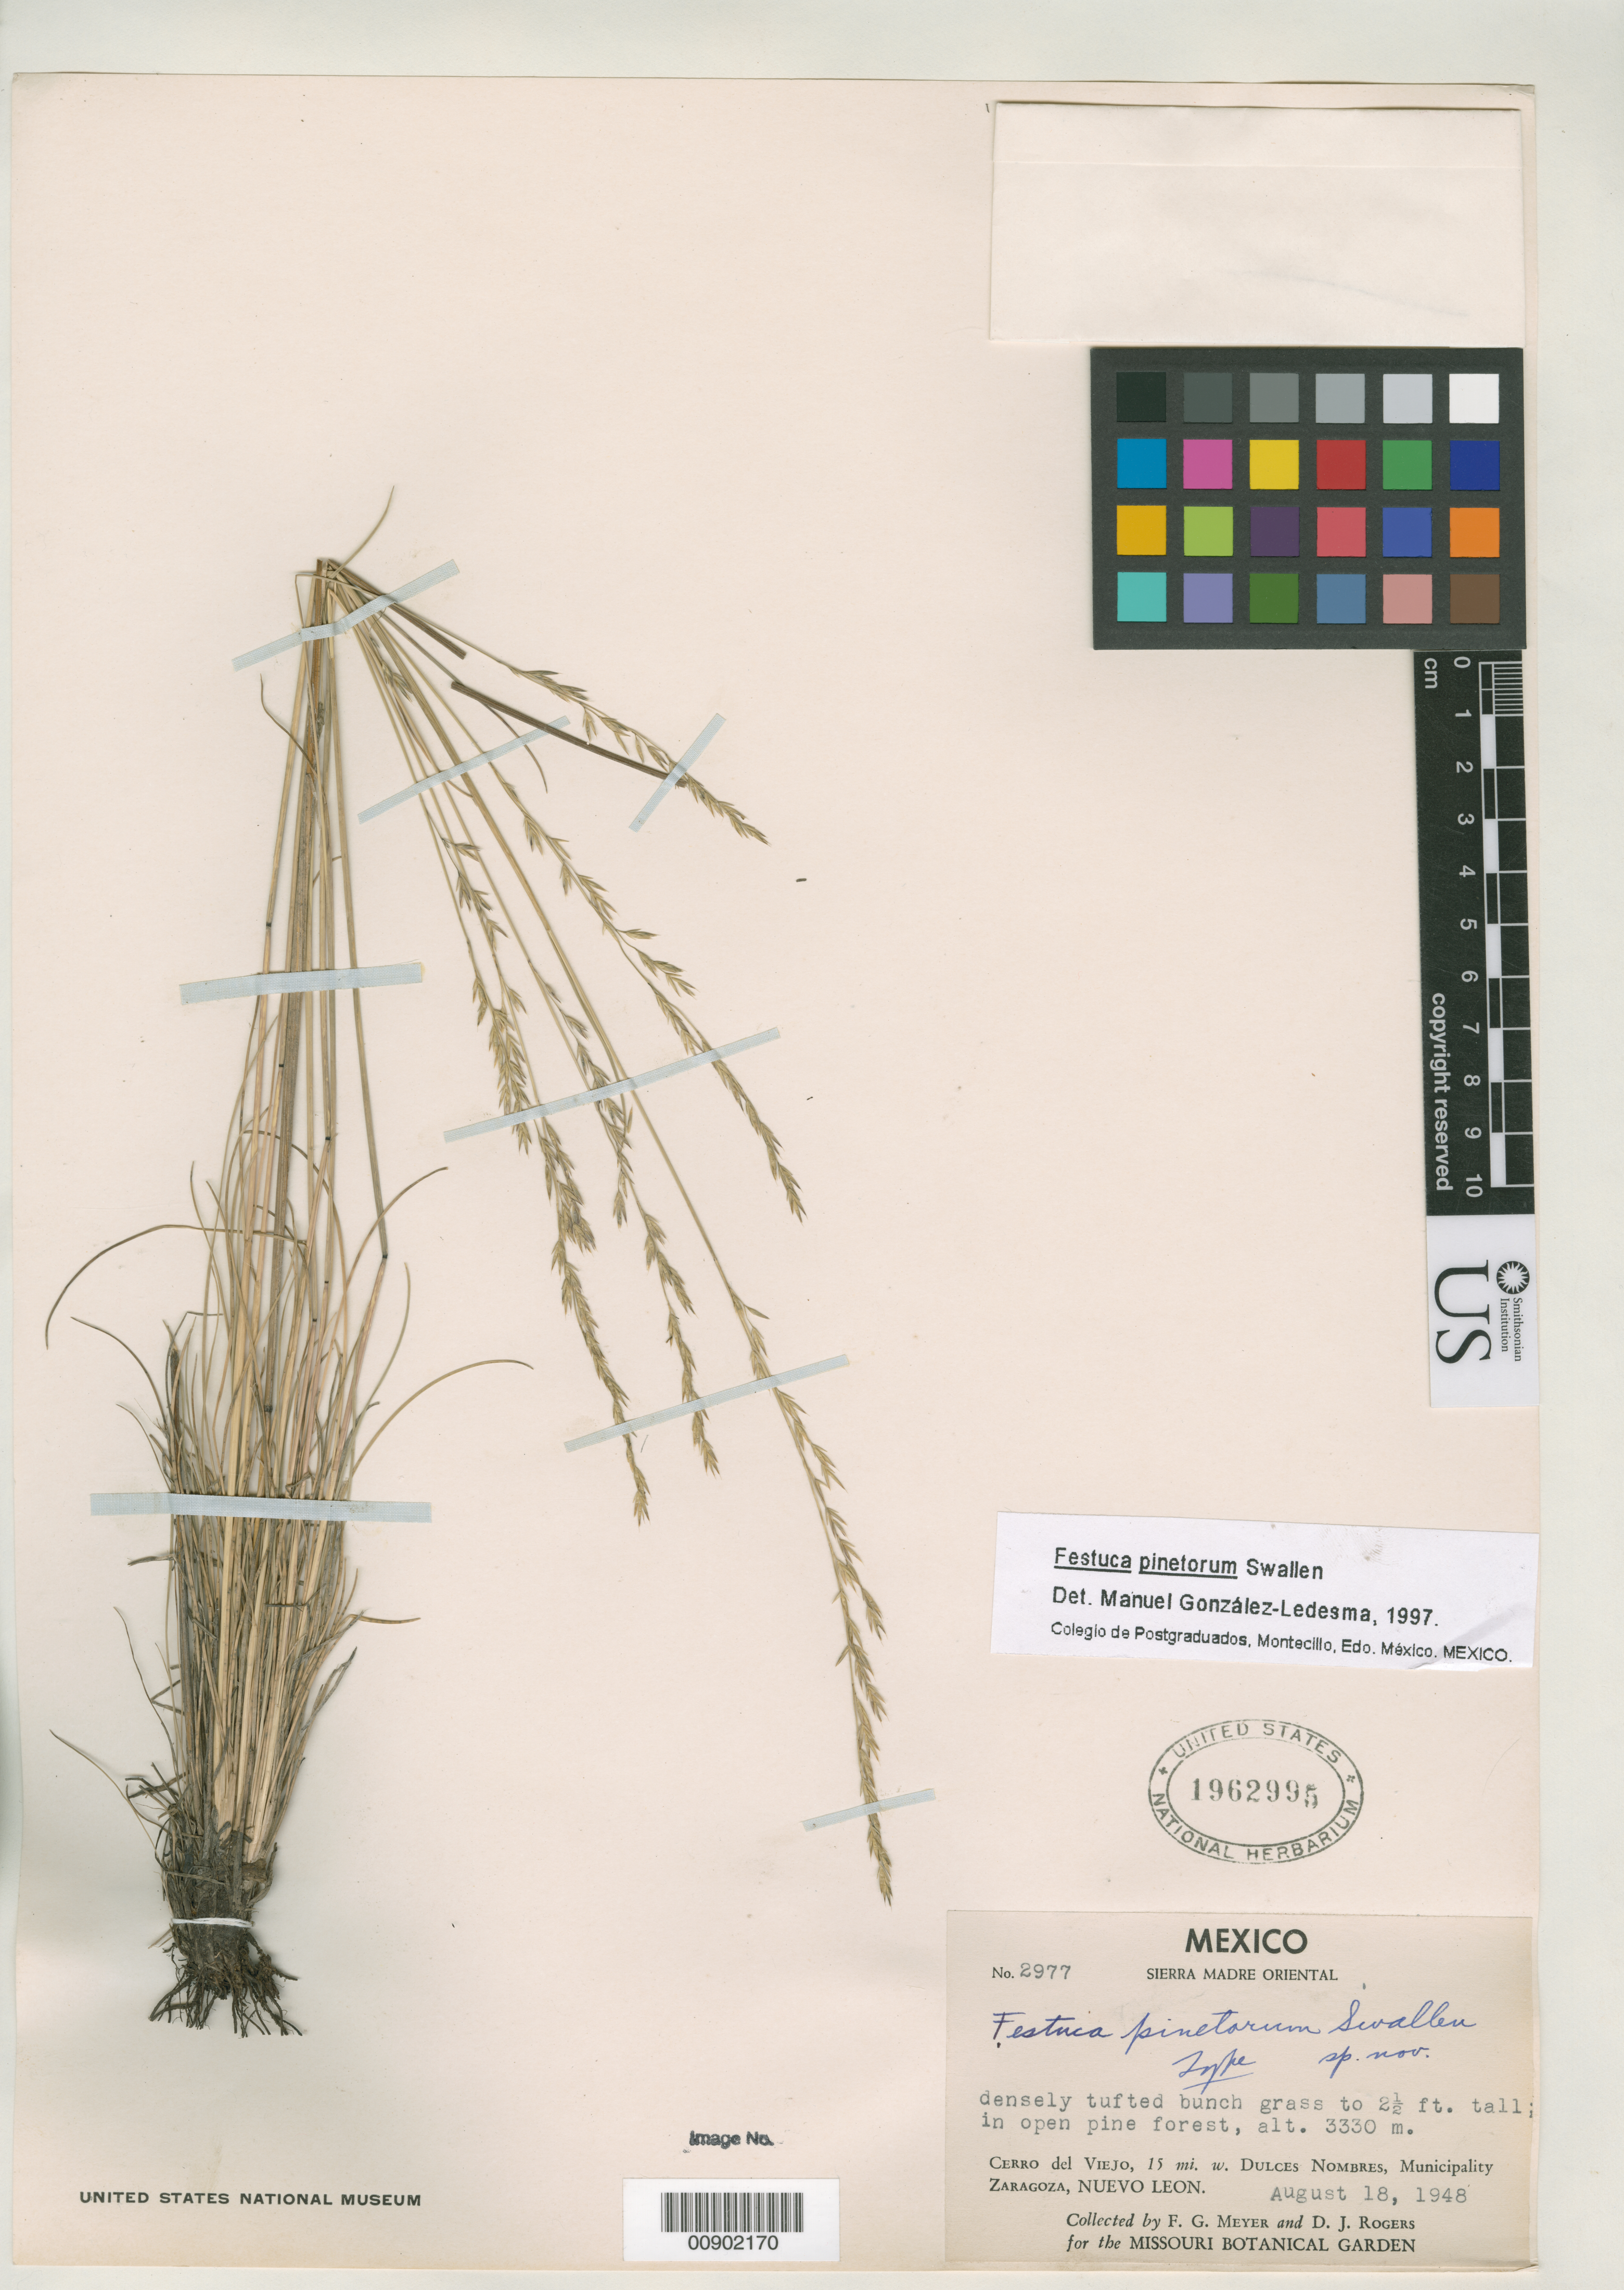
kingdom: Plantae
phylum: Tracheophyta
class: Liliopsida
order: Poales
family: Poaceae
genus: Festuca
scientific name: Festuca pinetorum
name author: Swallen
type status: Holotype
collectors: E. G. Meyer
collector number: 2977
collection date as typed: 18 Aug 1948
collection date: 1948-08-18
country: Mexico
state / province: Nuevo León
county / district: Zaragoza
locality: Cerro del Viejo, 15 mi W of Dulces Nombres.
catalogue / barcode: US 1962995